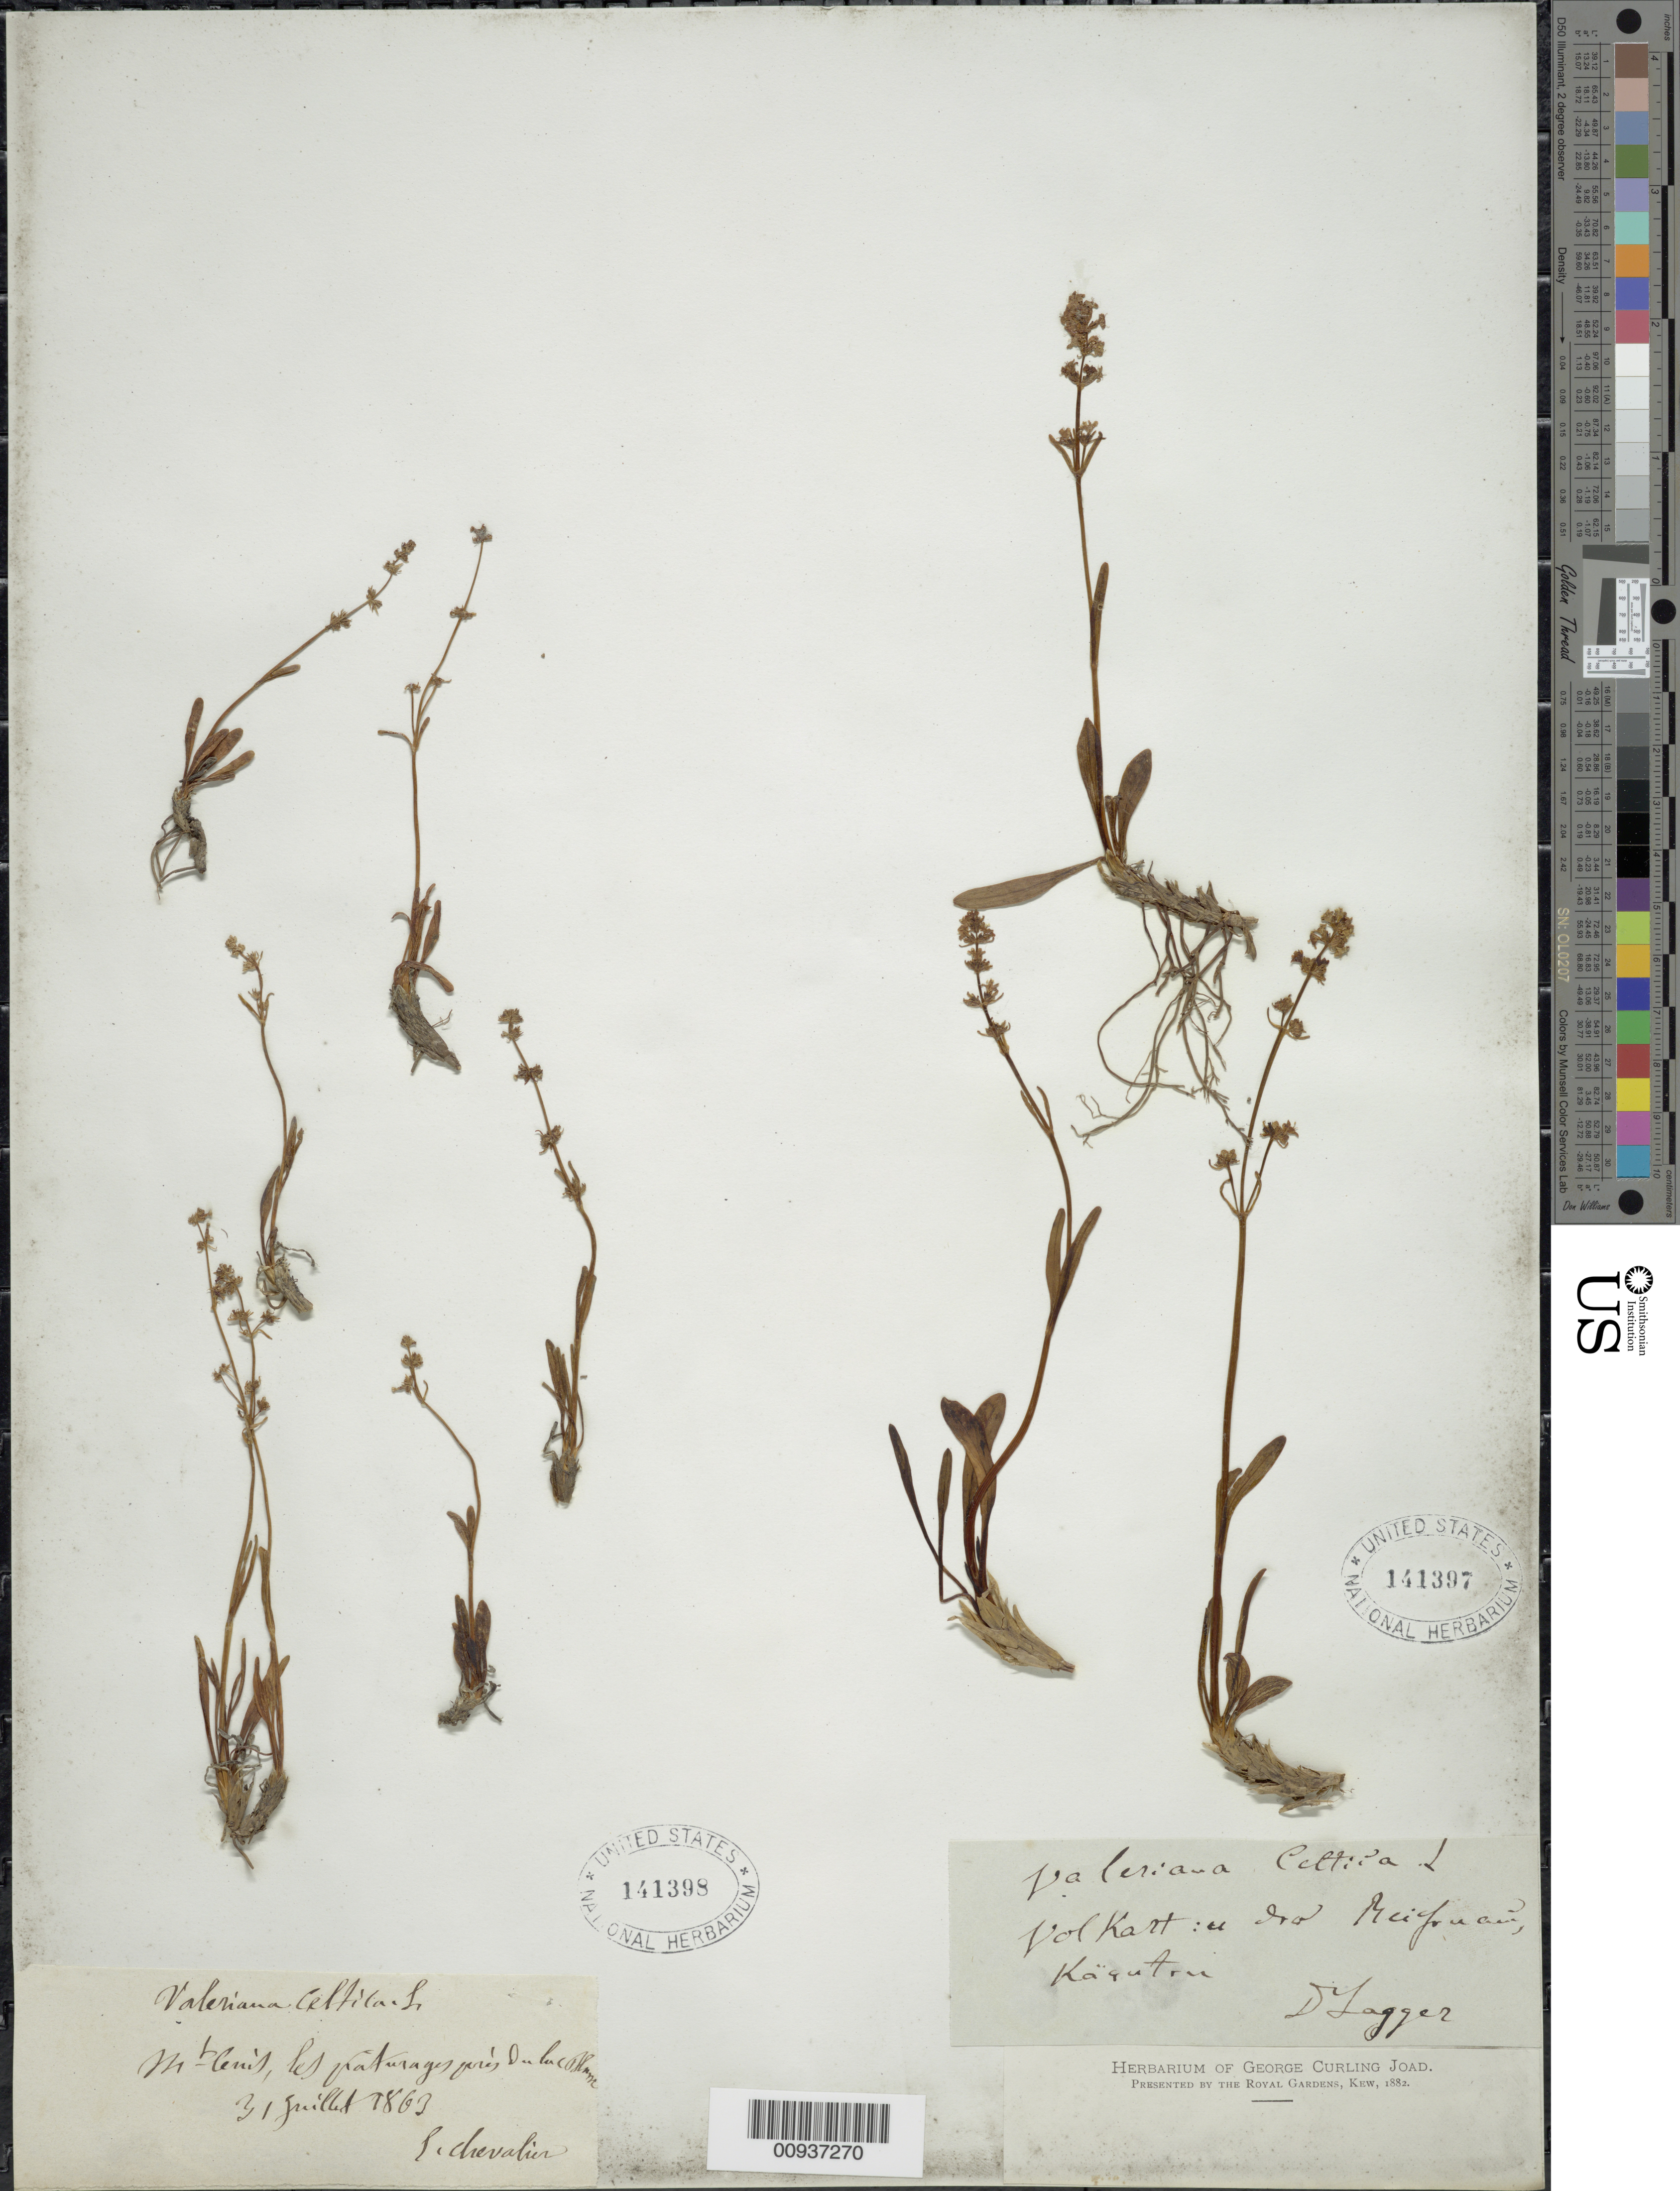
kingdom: Plantae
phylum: Tracheophyta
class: Magnoliopsida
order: Dipsacales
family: Caprifoliaceae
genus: Valeriana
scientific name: Valeriana celtica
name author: L.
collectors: D. Lagger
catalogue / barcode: US 141397